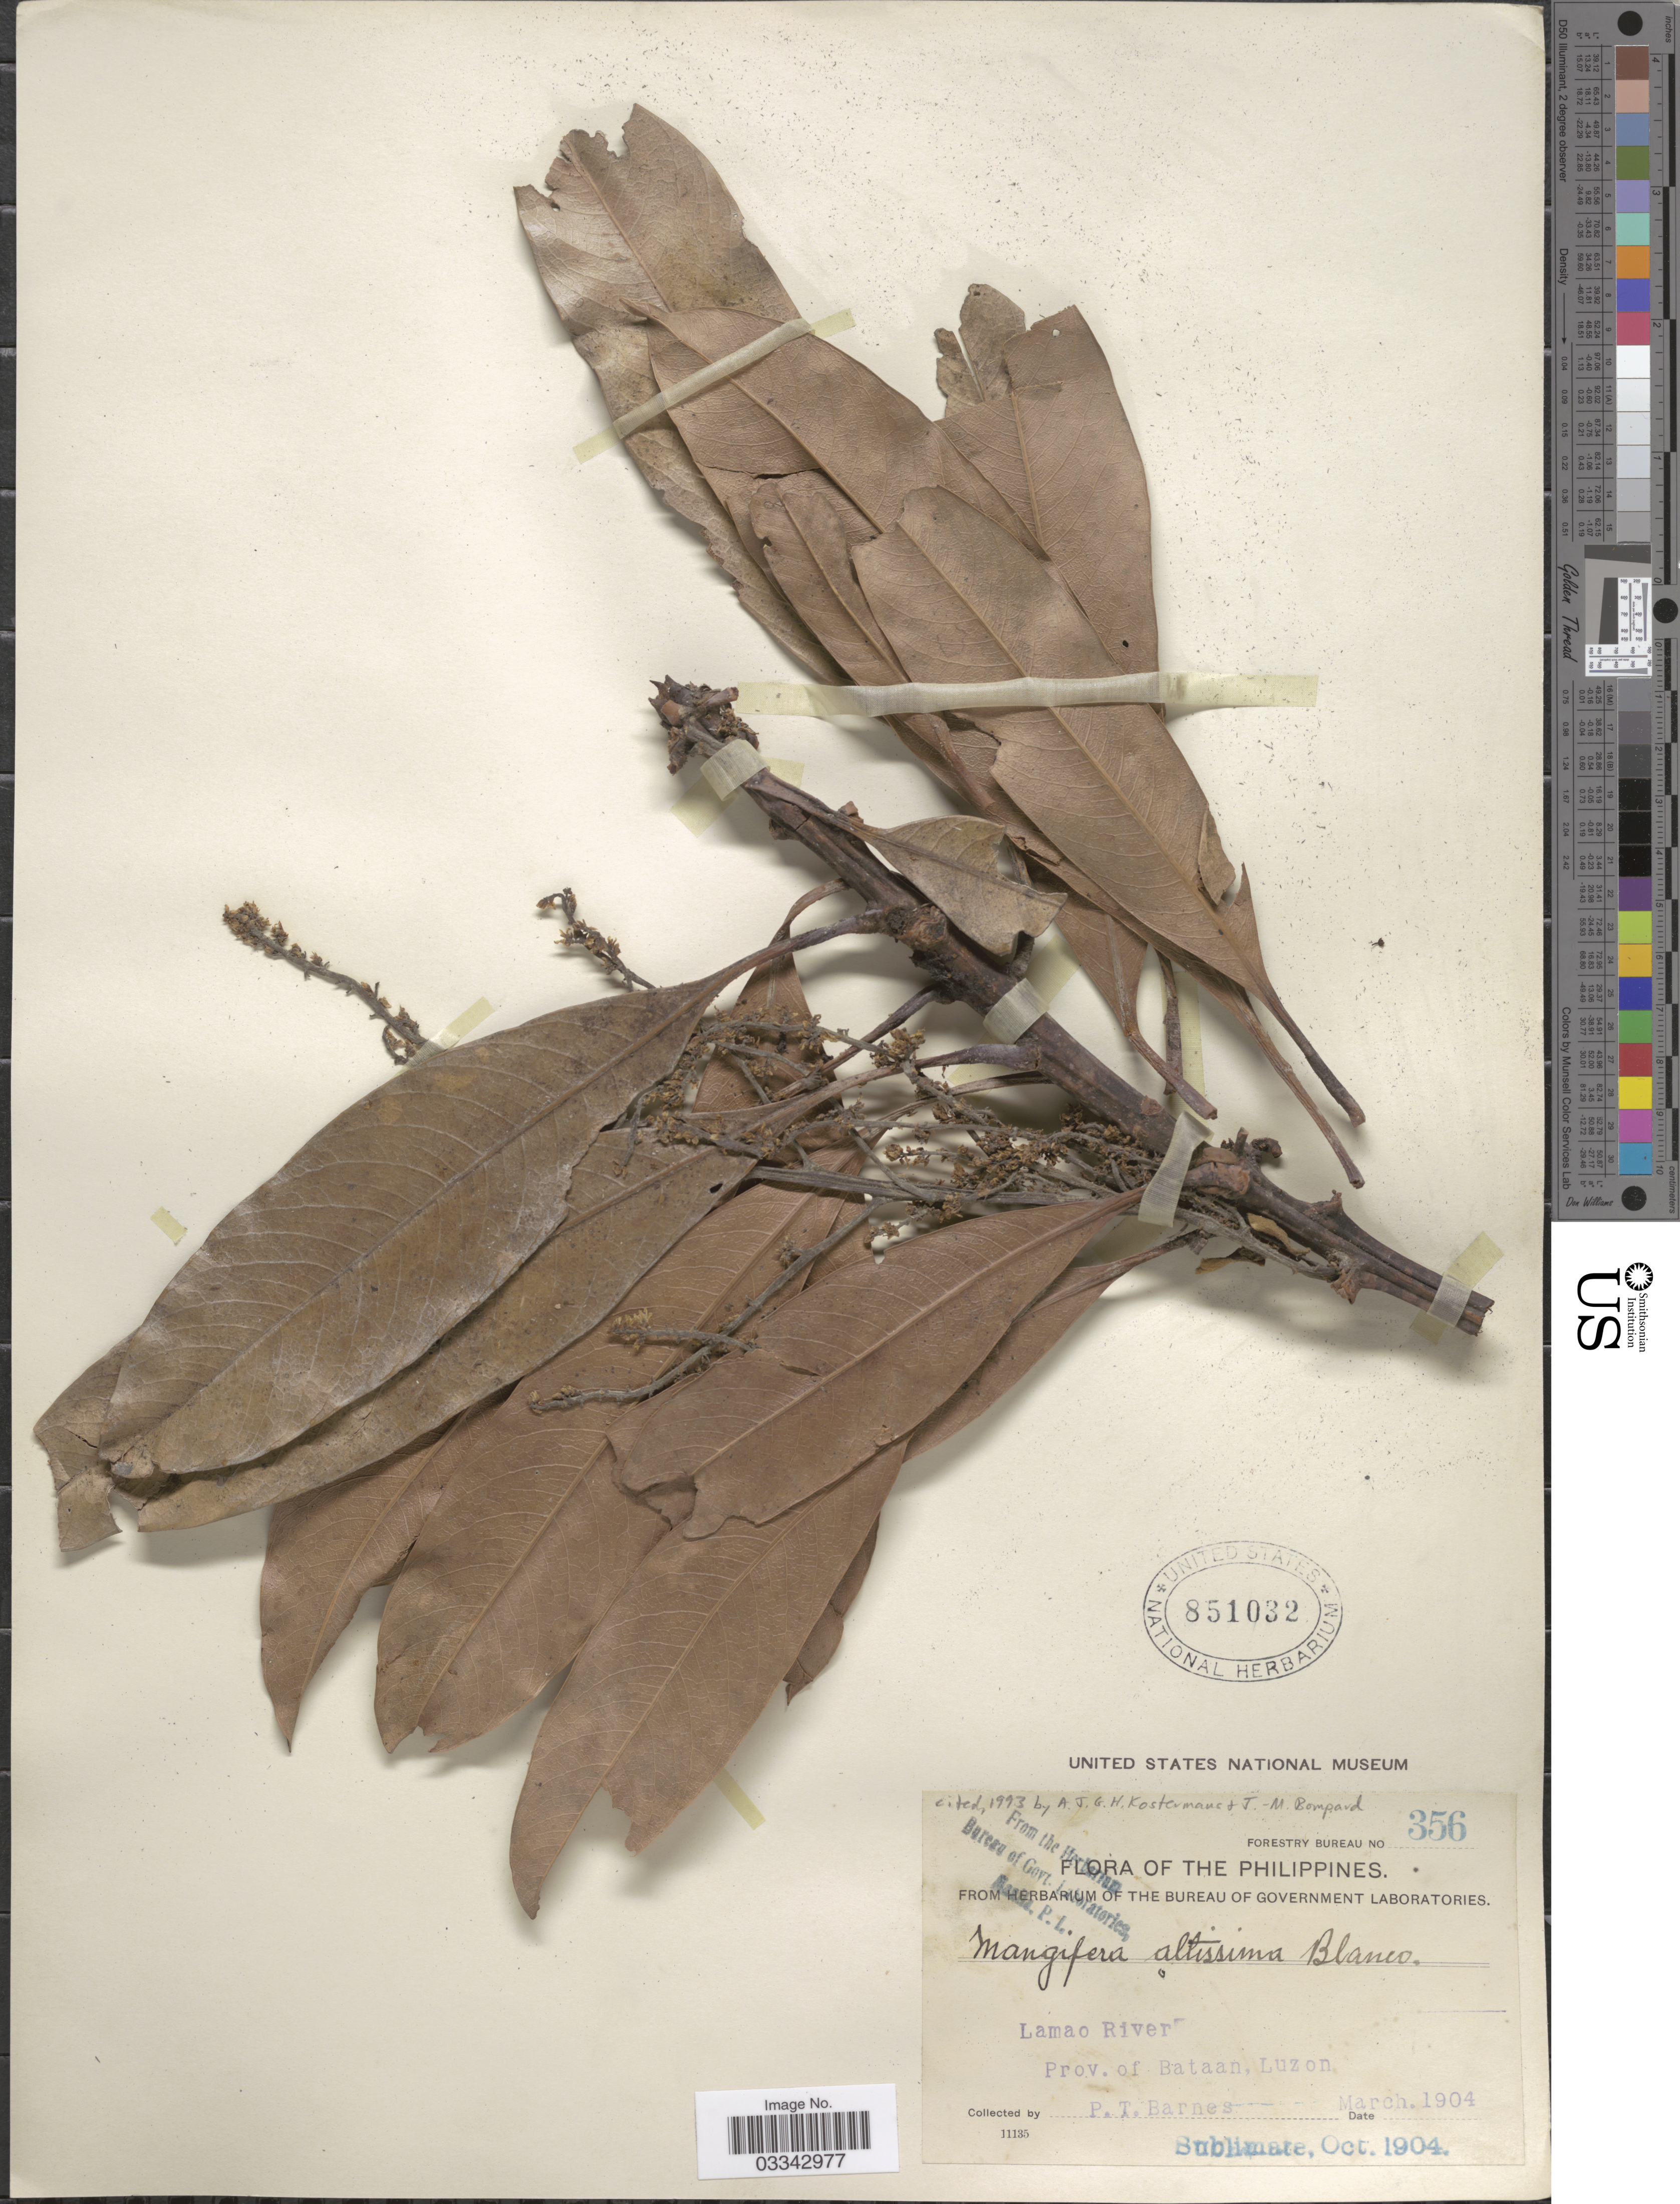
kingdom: Plantae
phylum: Tracheophyta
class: Magnoliopsida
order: Sapindales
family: Anacardiaceae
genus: Mangifera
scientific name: Mangifera altissima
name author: Blanco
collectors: P. Barnes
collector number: Forestry Bureau 356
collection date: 1904-03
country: Philippines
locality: Lamao River. Prov. of Bataan, Luzon.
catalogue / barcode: US 851032